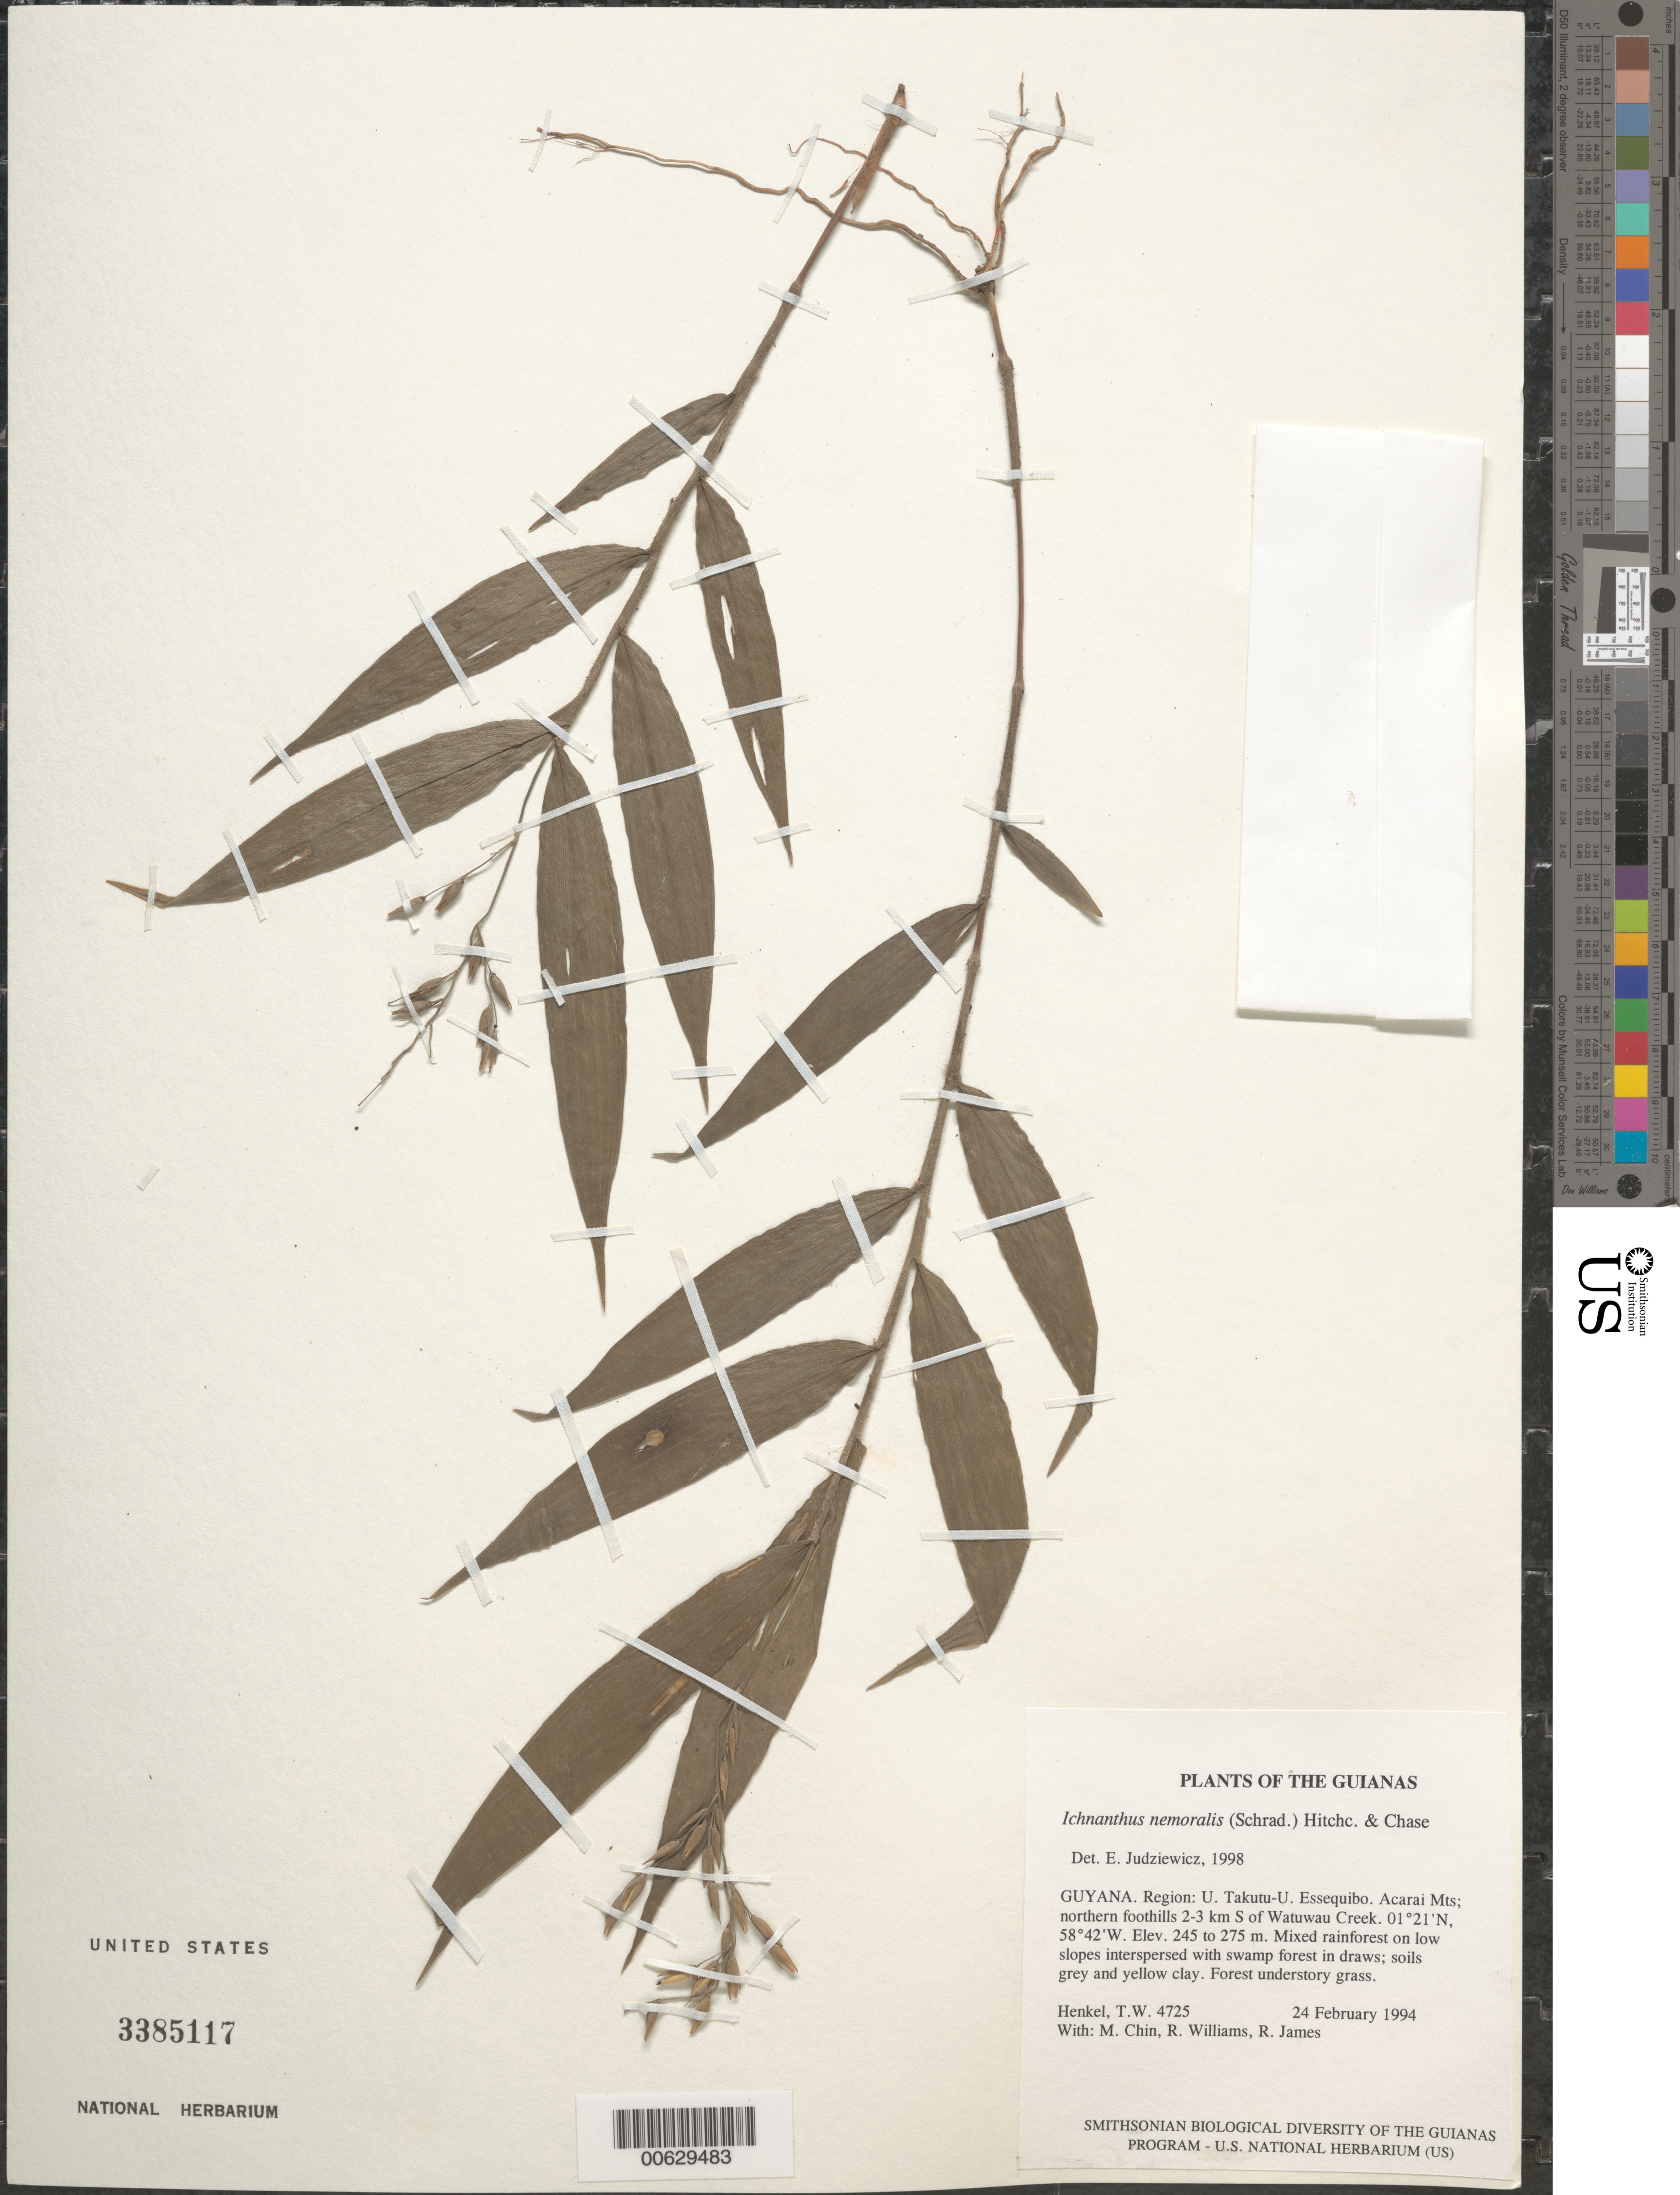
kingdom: Plantae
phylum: Tracheophyta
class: Liliopsida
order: Poales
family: Poaceae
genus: Ichnanthus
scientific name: Ichnanthus nemoralis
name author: (Schrad.) Hitchc. & Chase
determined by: Judziewicz, E. J.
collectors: T. Henkel, M. Chin, R. Williams & R. James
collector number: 4725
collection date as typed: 24 February 1994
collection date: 1994-02-24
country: Guyana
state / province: U. Takutu-U. Essequibo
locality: Acarai Mts; northern foothills 2-3 km S of Watuwau Creek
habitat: Mixed rainforest on low slopes interspersed with swamp forest in draws; soils grey and yellow clay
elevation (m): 245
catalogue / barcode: US 3385117